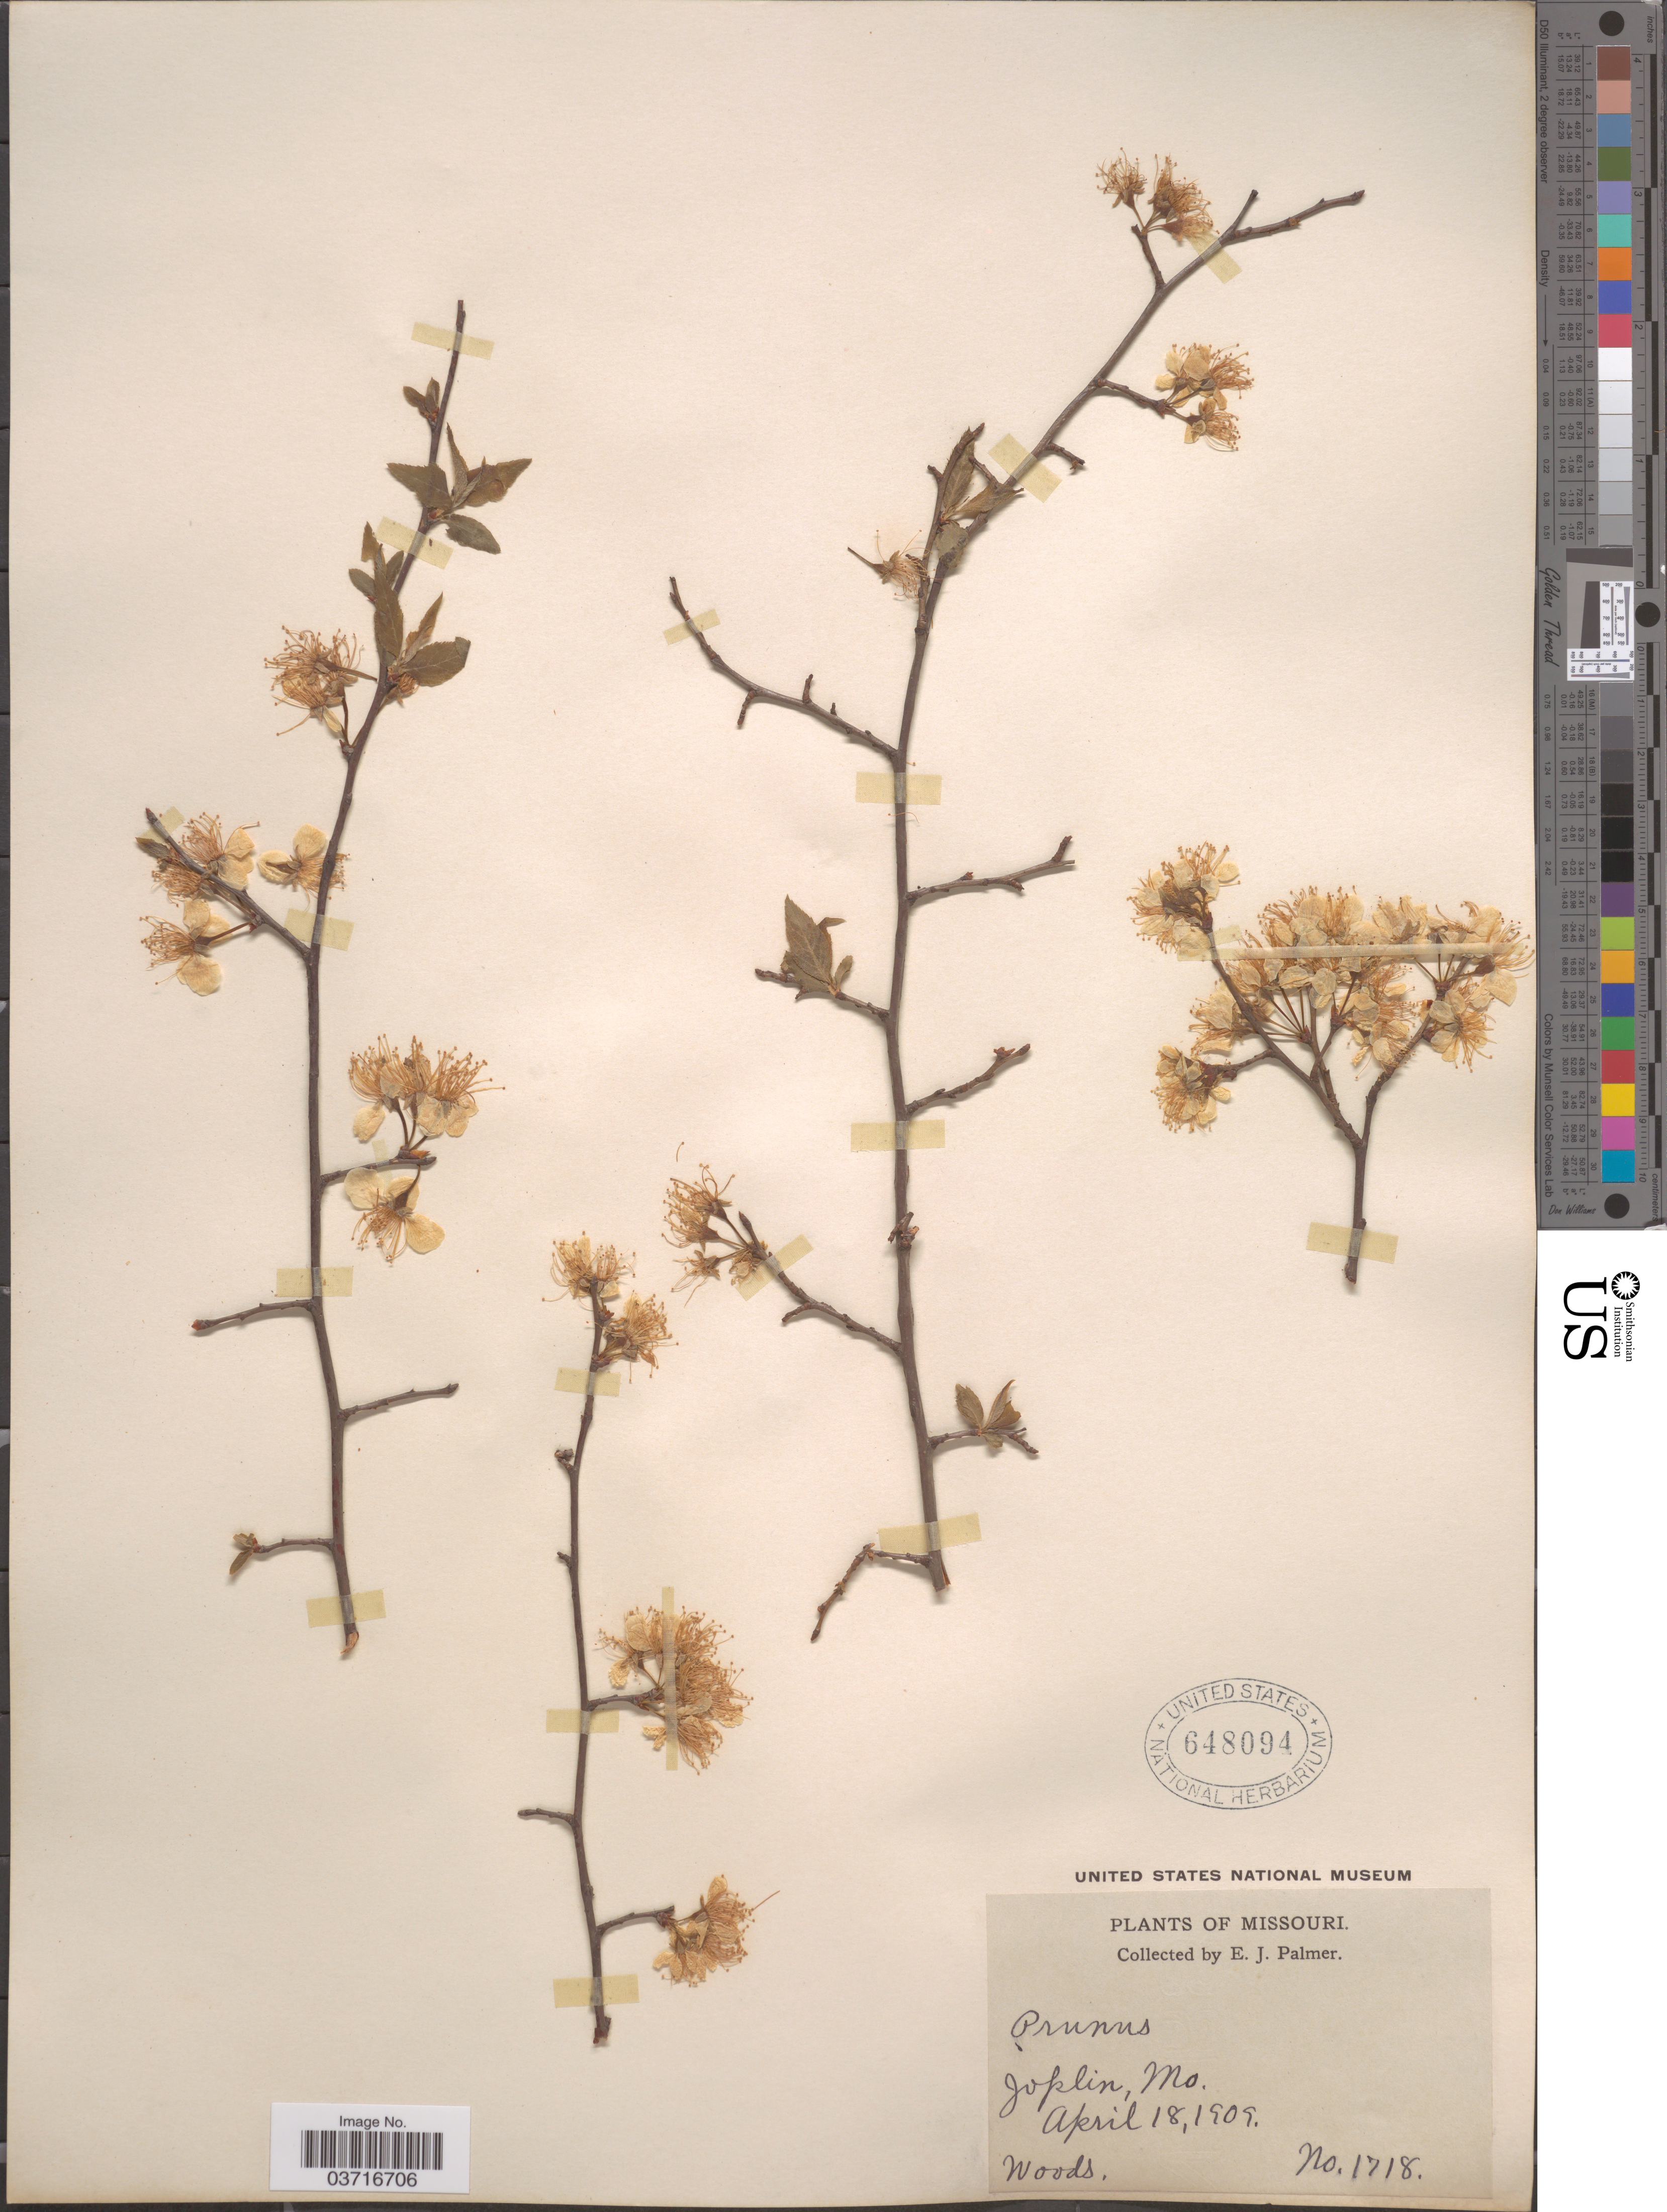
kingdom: Plantae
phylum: Tracheophyta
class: Magnoliopsida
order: Rosales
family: Rosaceae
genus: Prunus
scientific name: Prunus sp.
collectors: E. J. Palmer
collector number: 1718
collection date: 1909-04-18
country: United States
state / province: Missouri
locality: Joplin.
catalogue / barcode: US 648094